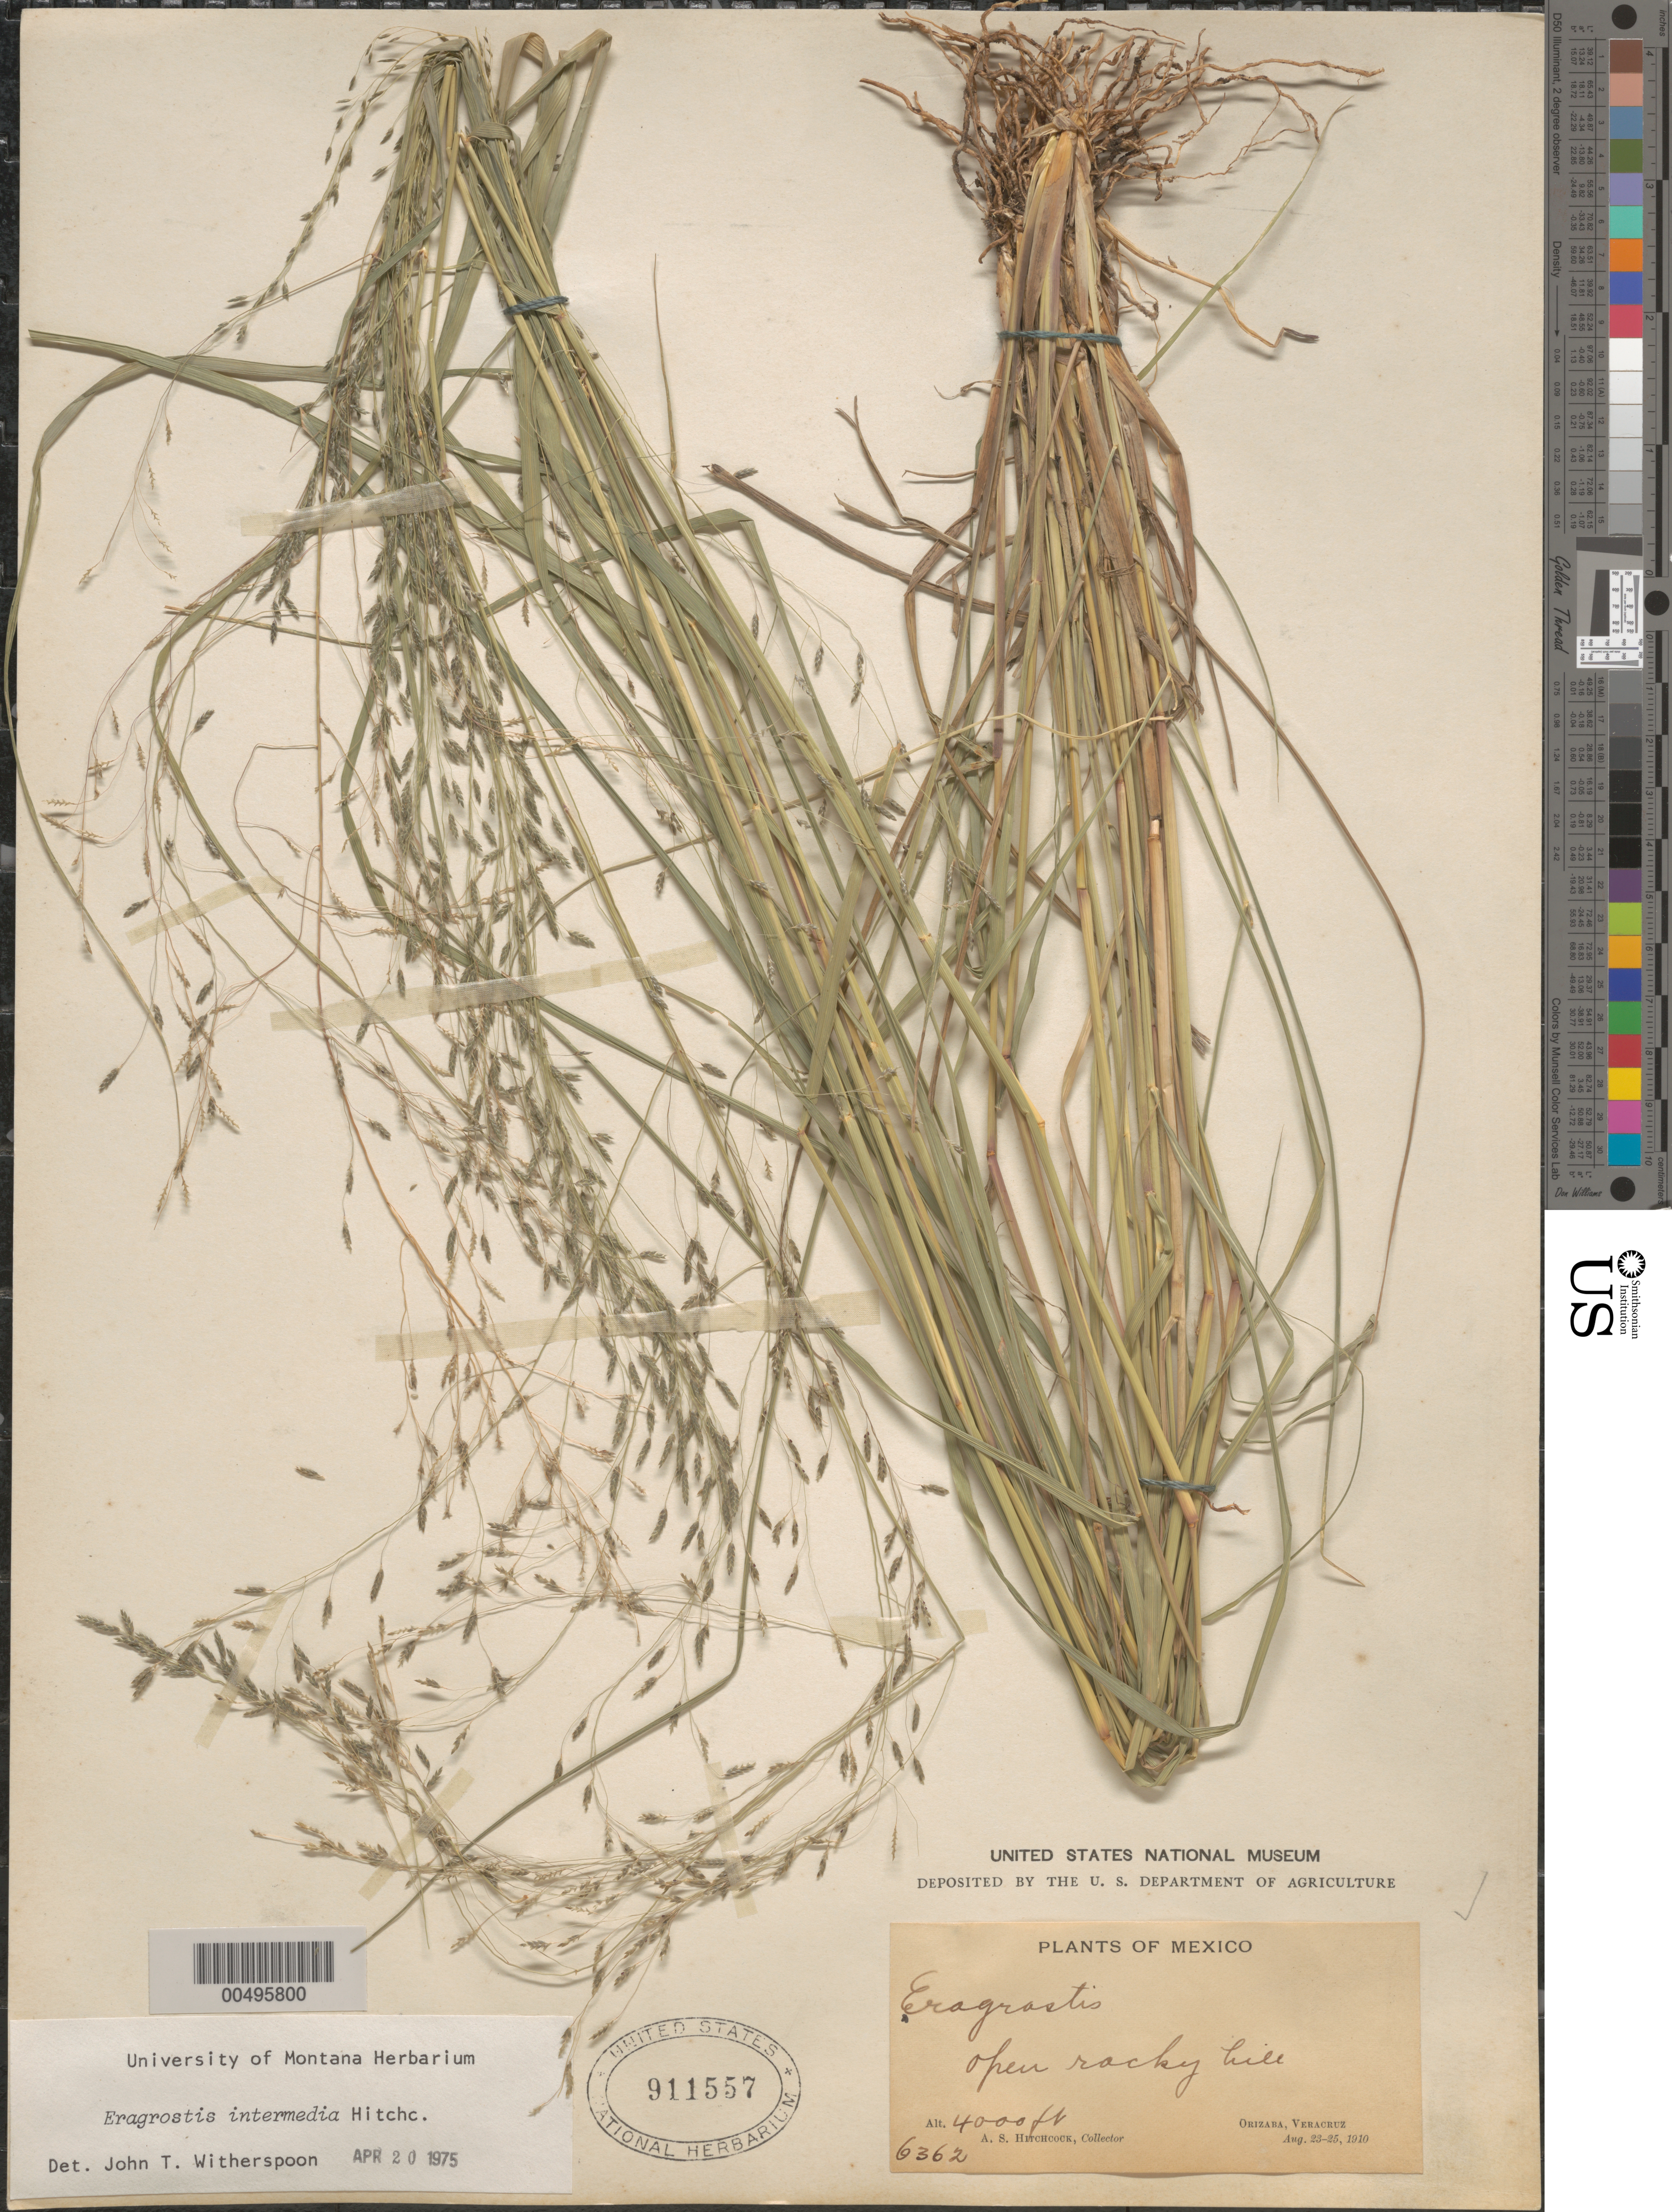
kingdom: Plantae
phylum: Tracheophyta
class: Liliopsida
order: Poales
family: Poaceae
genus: Eragrostis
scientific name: Eragrostis intermedia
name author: Hitchc.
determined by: Witherspoon, John T.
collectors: A. S. Hitchcock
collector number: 6362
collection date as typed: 23 Aug 1910 to 25 Aug 1910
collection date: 1910-08-23/1910-08-25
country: Mexico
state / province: Veracruz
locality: Orizaba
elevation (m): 1219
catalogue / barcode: US 911557